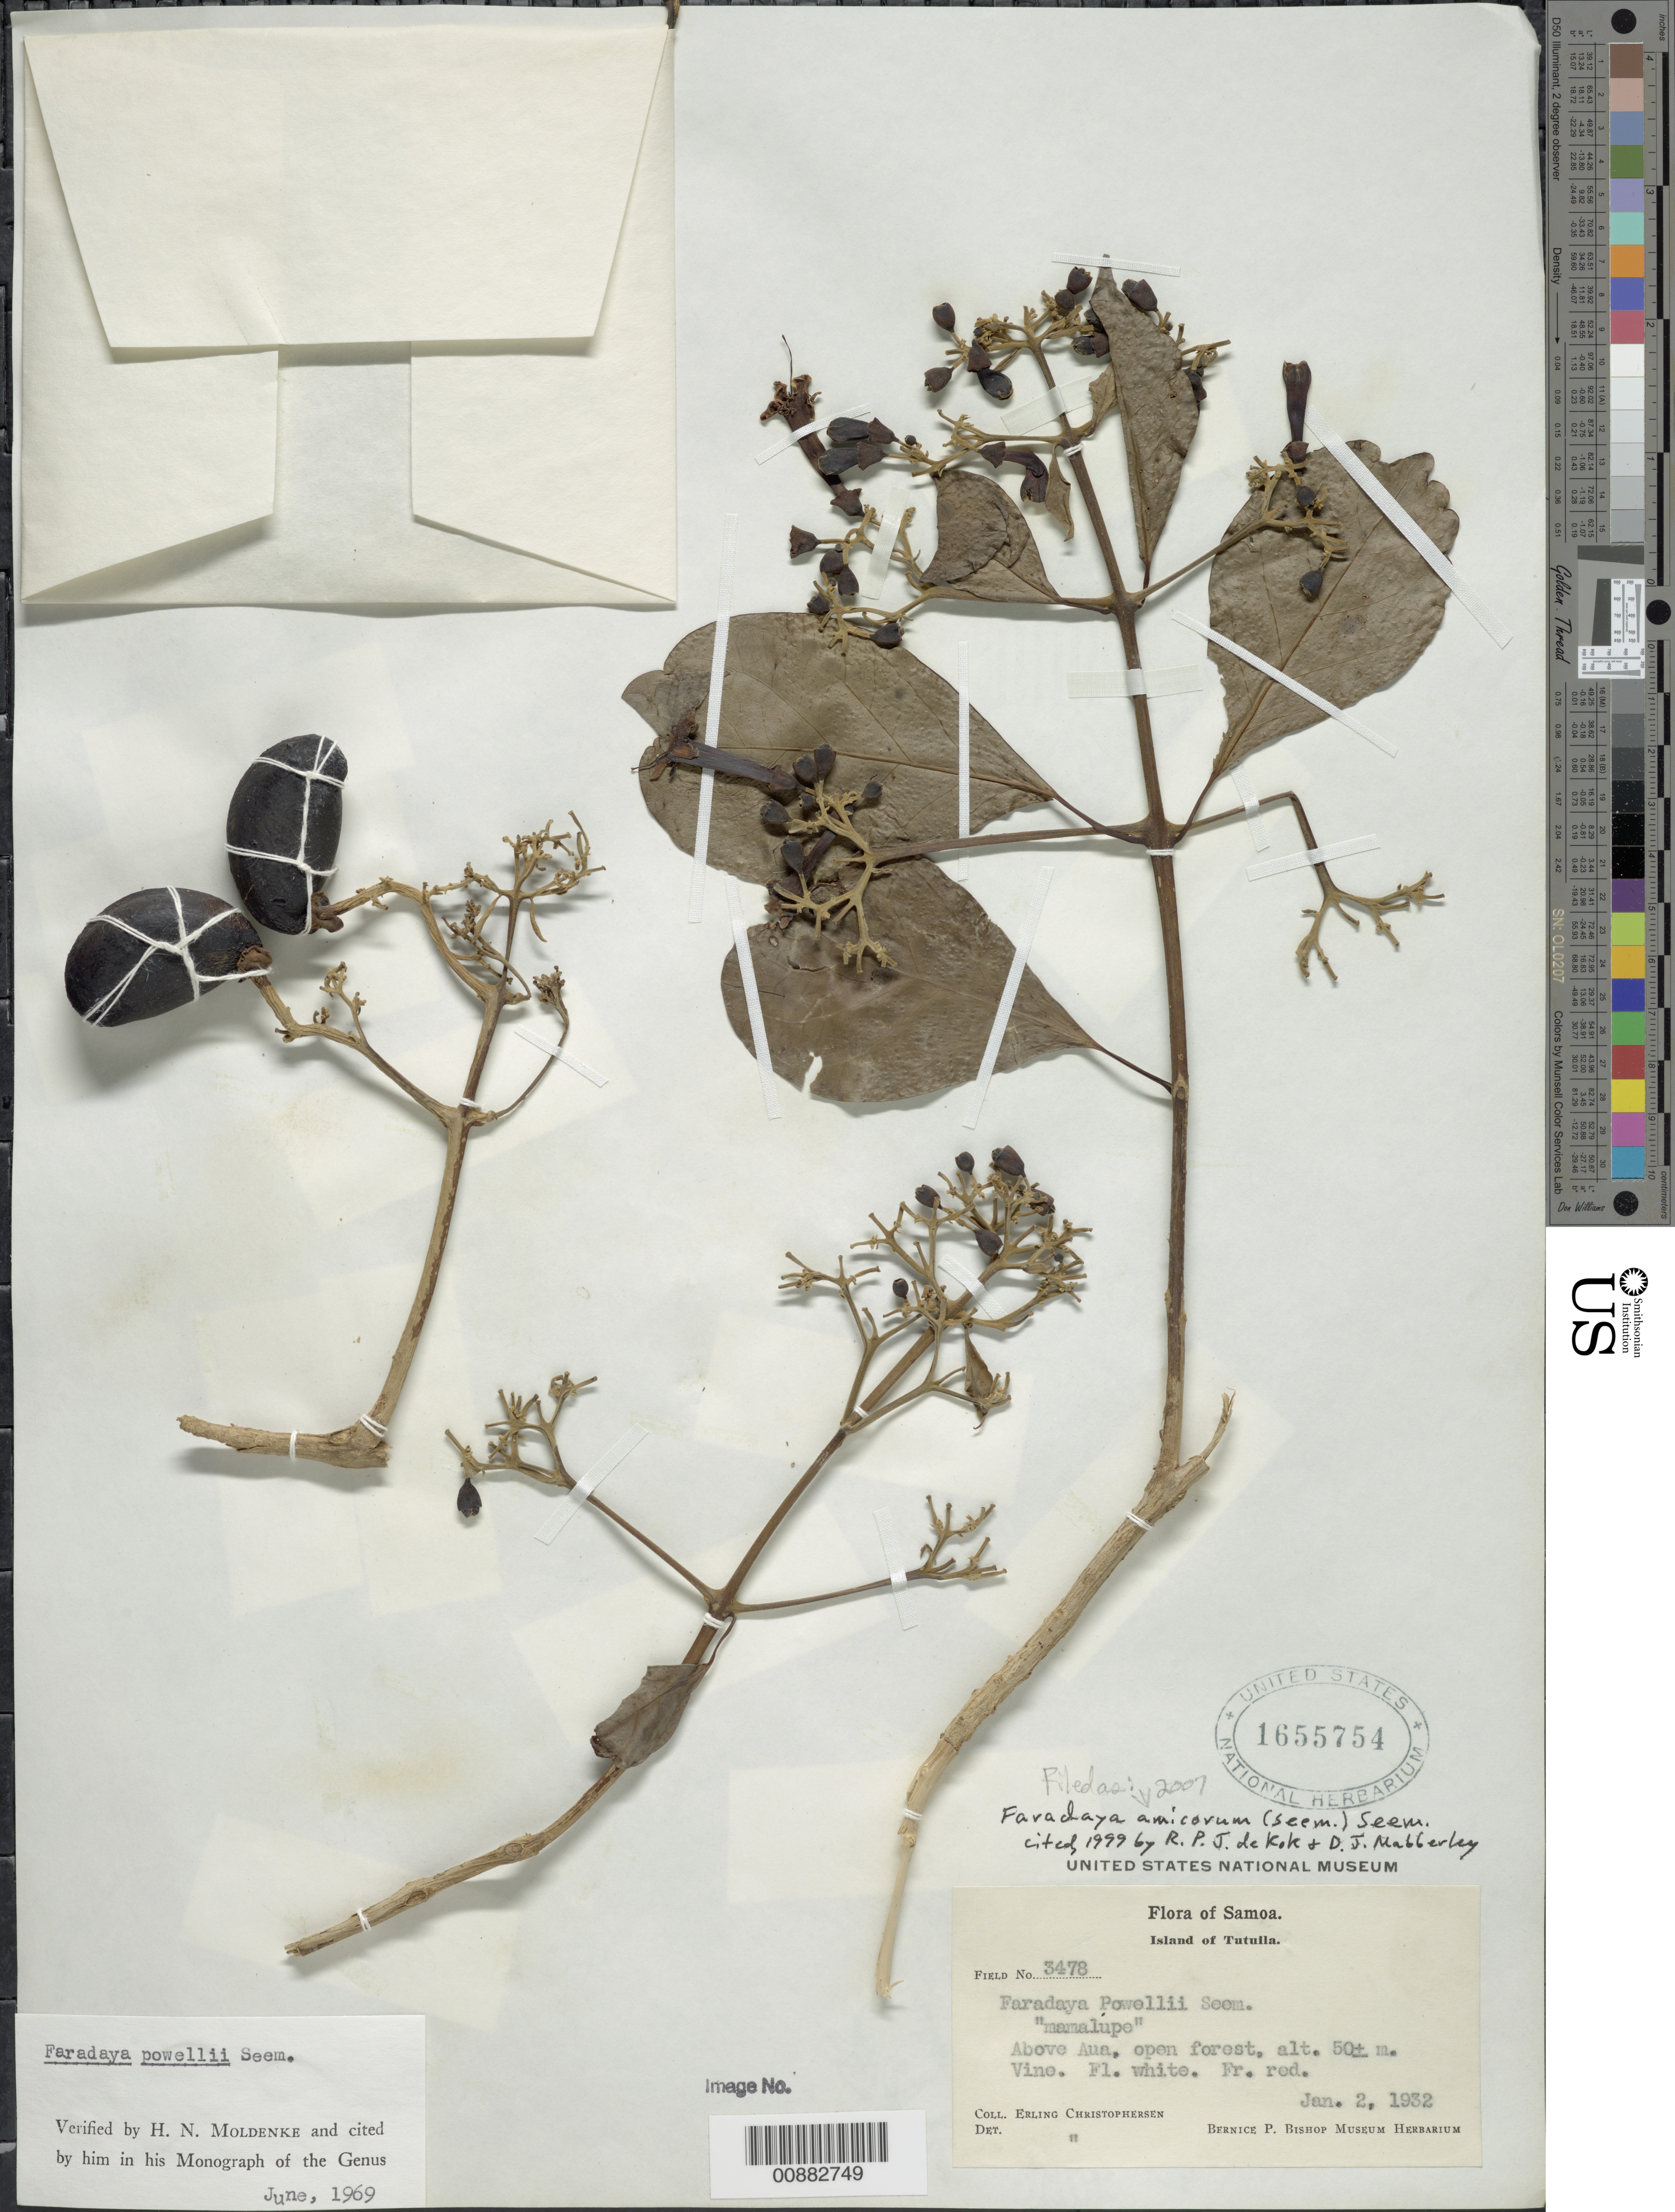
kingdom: Plantae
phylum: Tracheophyta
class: Magnoliopsida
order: Lamiales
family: Lamiaceae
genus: Faradaya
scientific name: Faradaya amicorum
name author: (Seem.) Seem.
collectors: E. Christophersen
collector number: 3478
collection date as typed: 02 Jan 1932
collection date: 1932-01-02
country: American Samoa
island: Tutua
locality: Above Aua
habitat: open forest.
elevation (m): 50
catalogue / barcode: US 1655754